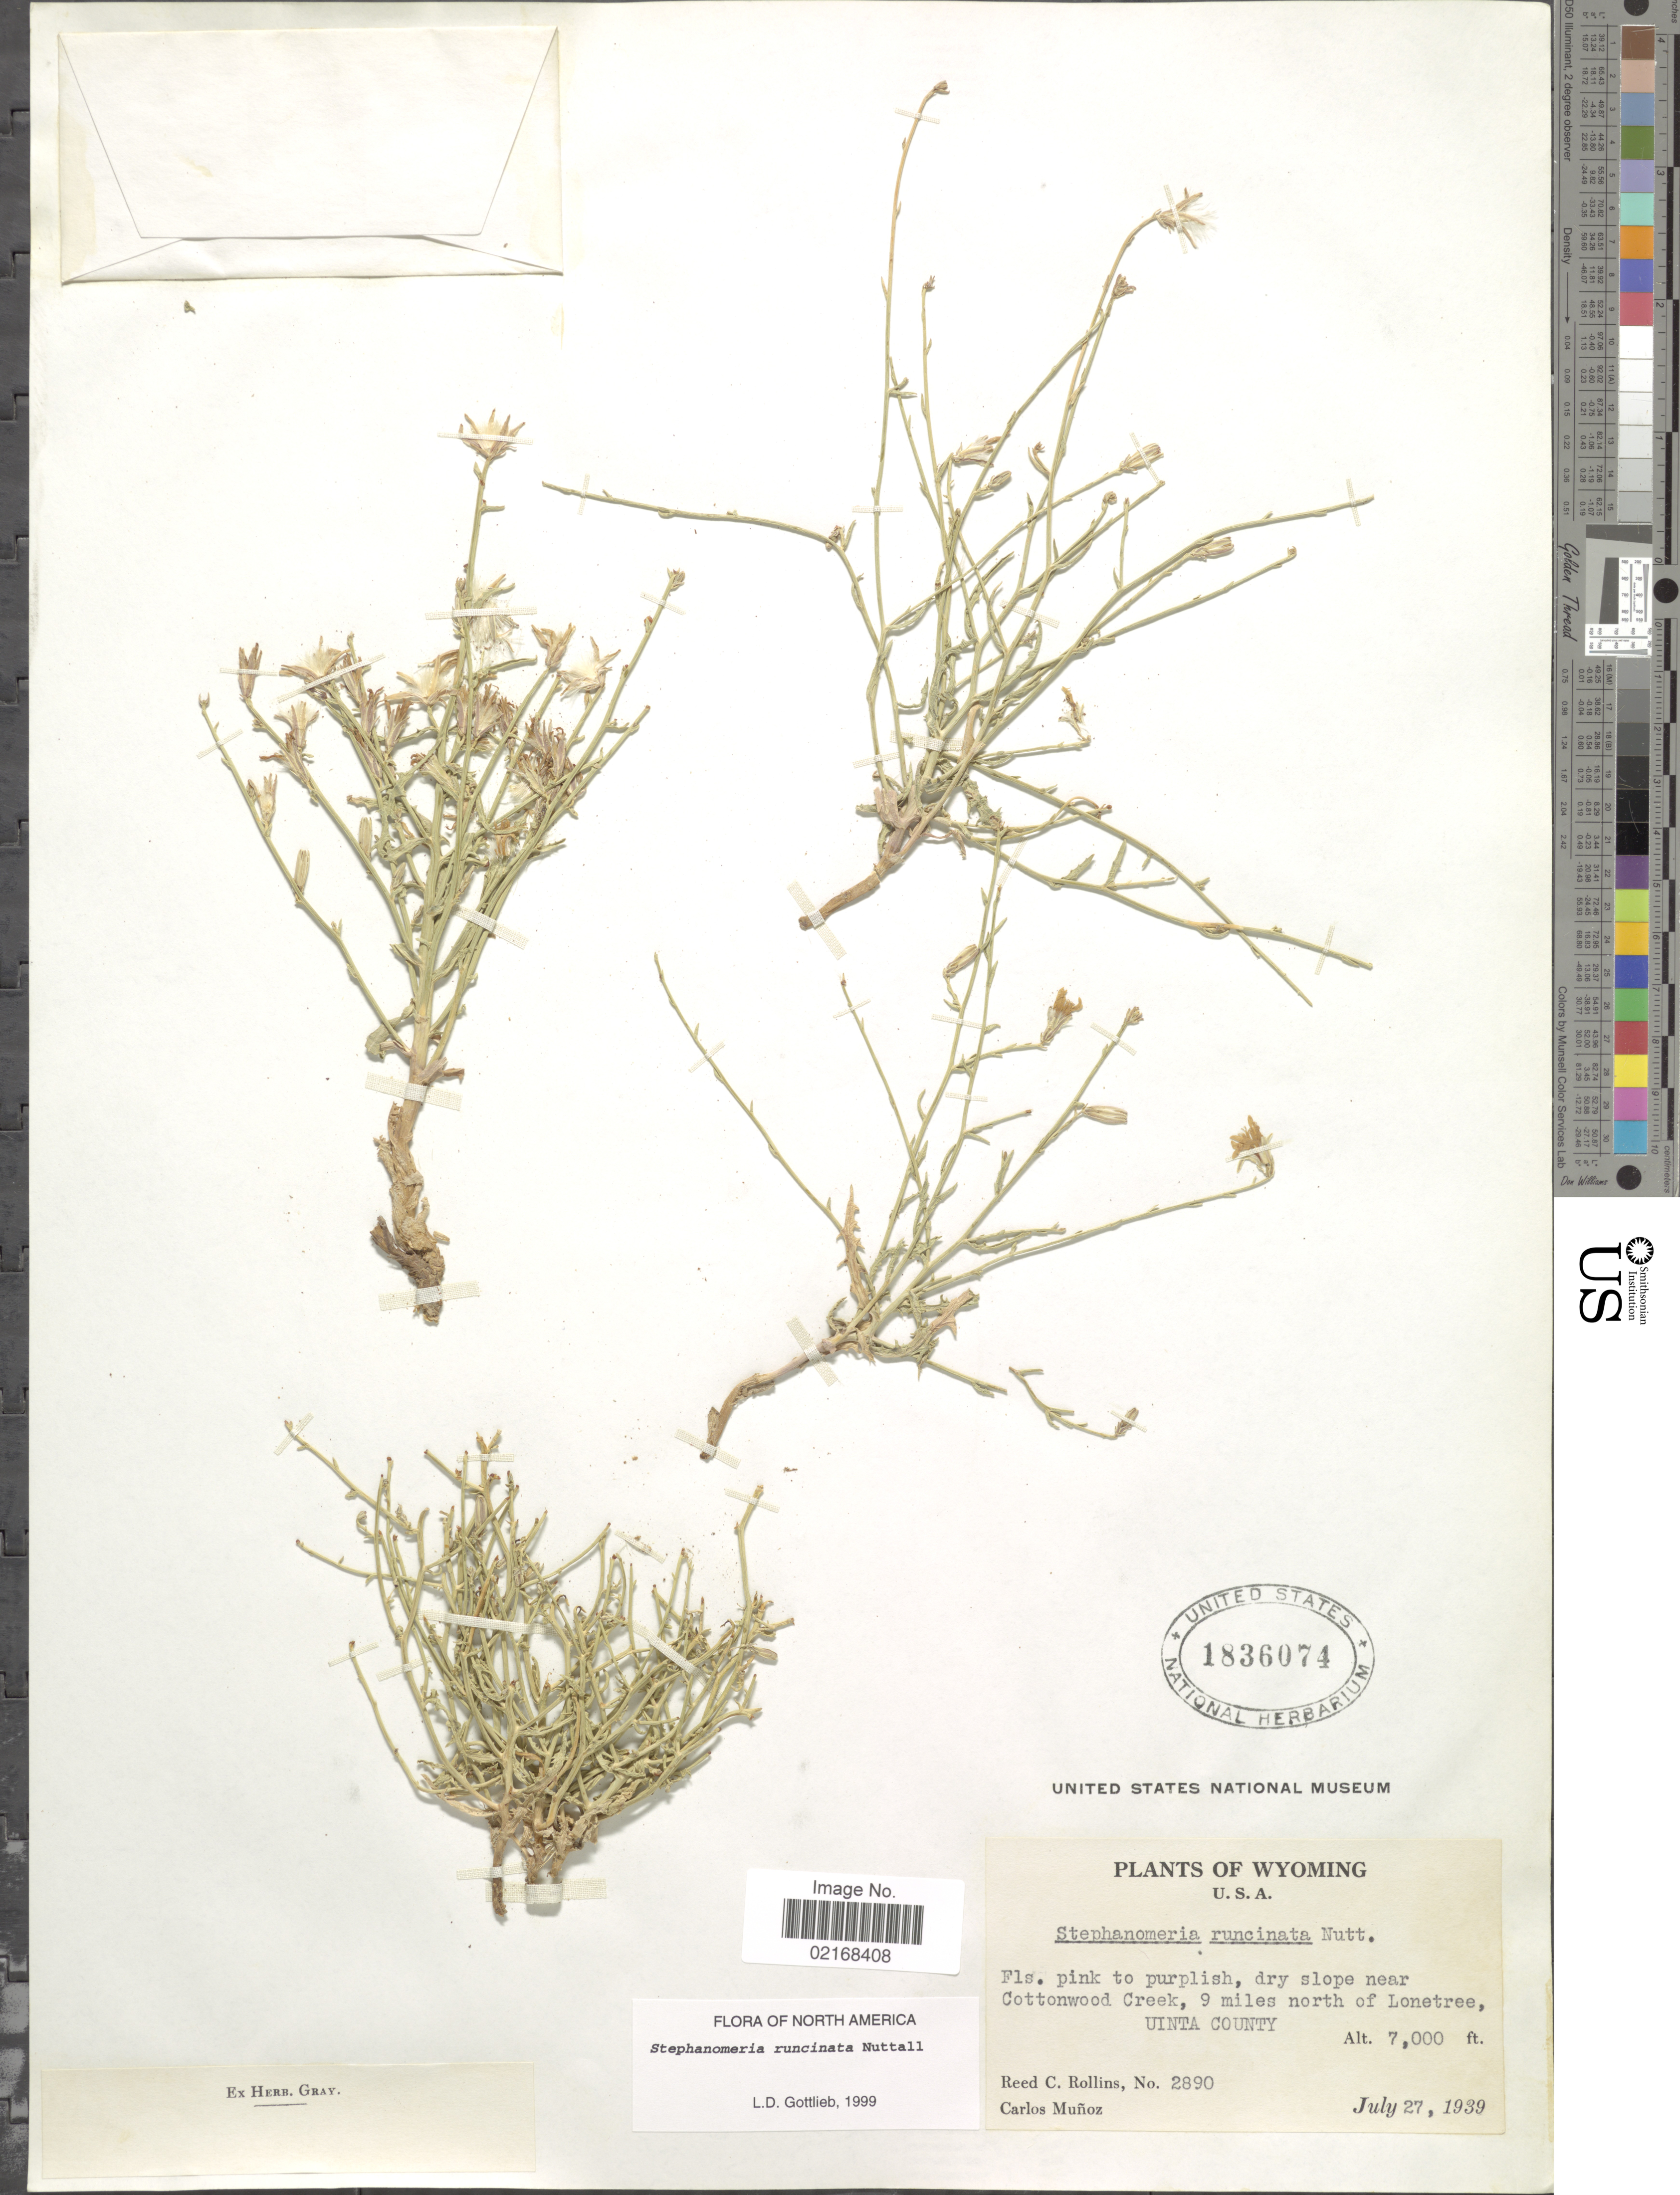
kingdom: Plantae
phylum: Tracheophyta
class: Magnoliopsida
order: Asterales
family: Asteraceae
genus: Stephanomeria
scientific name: Stephanomeria runcinata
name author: Nutt.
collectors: R. C. Rollins & C. Muñoz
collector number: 2890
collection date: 1939-07-27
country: United States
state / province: Wyoming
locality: Dry slope near Cottonwood Creek, 9 miles north of Lonetree, Uinta County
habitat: dry slope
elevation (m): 2134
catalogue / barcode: US 1836074